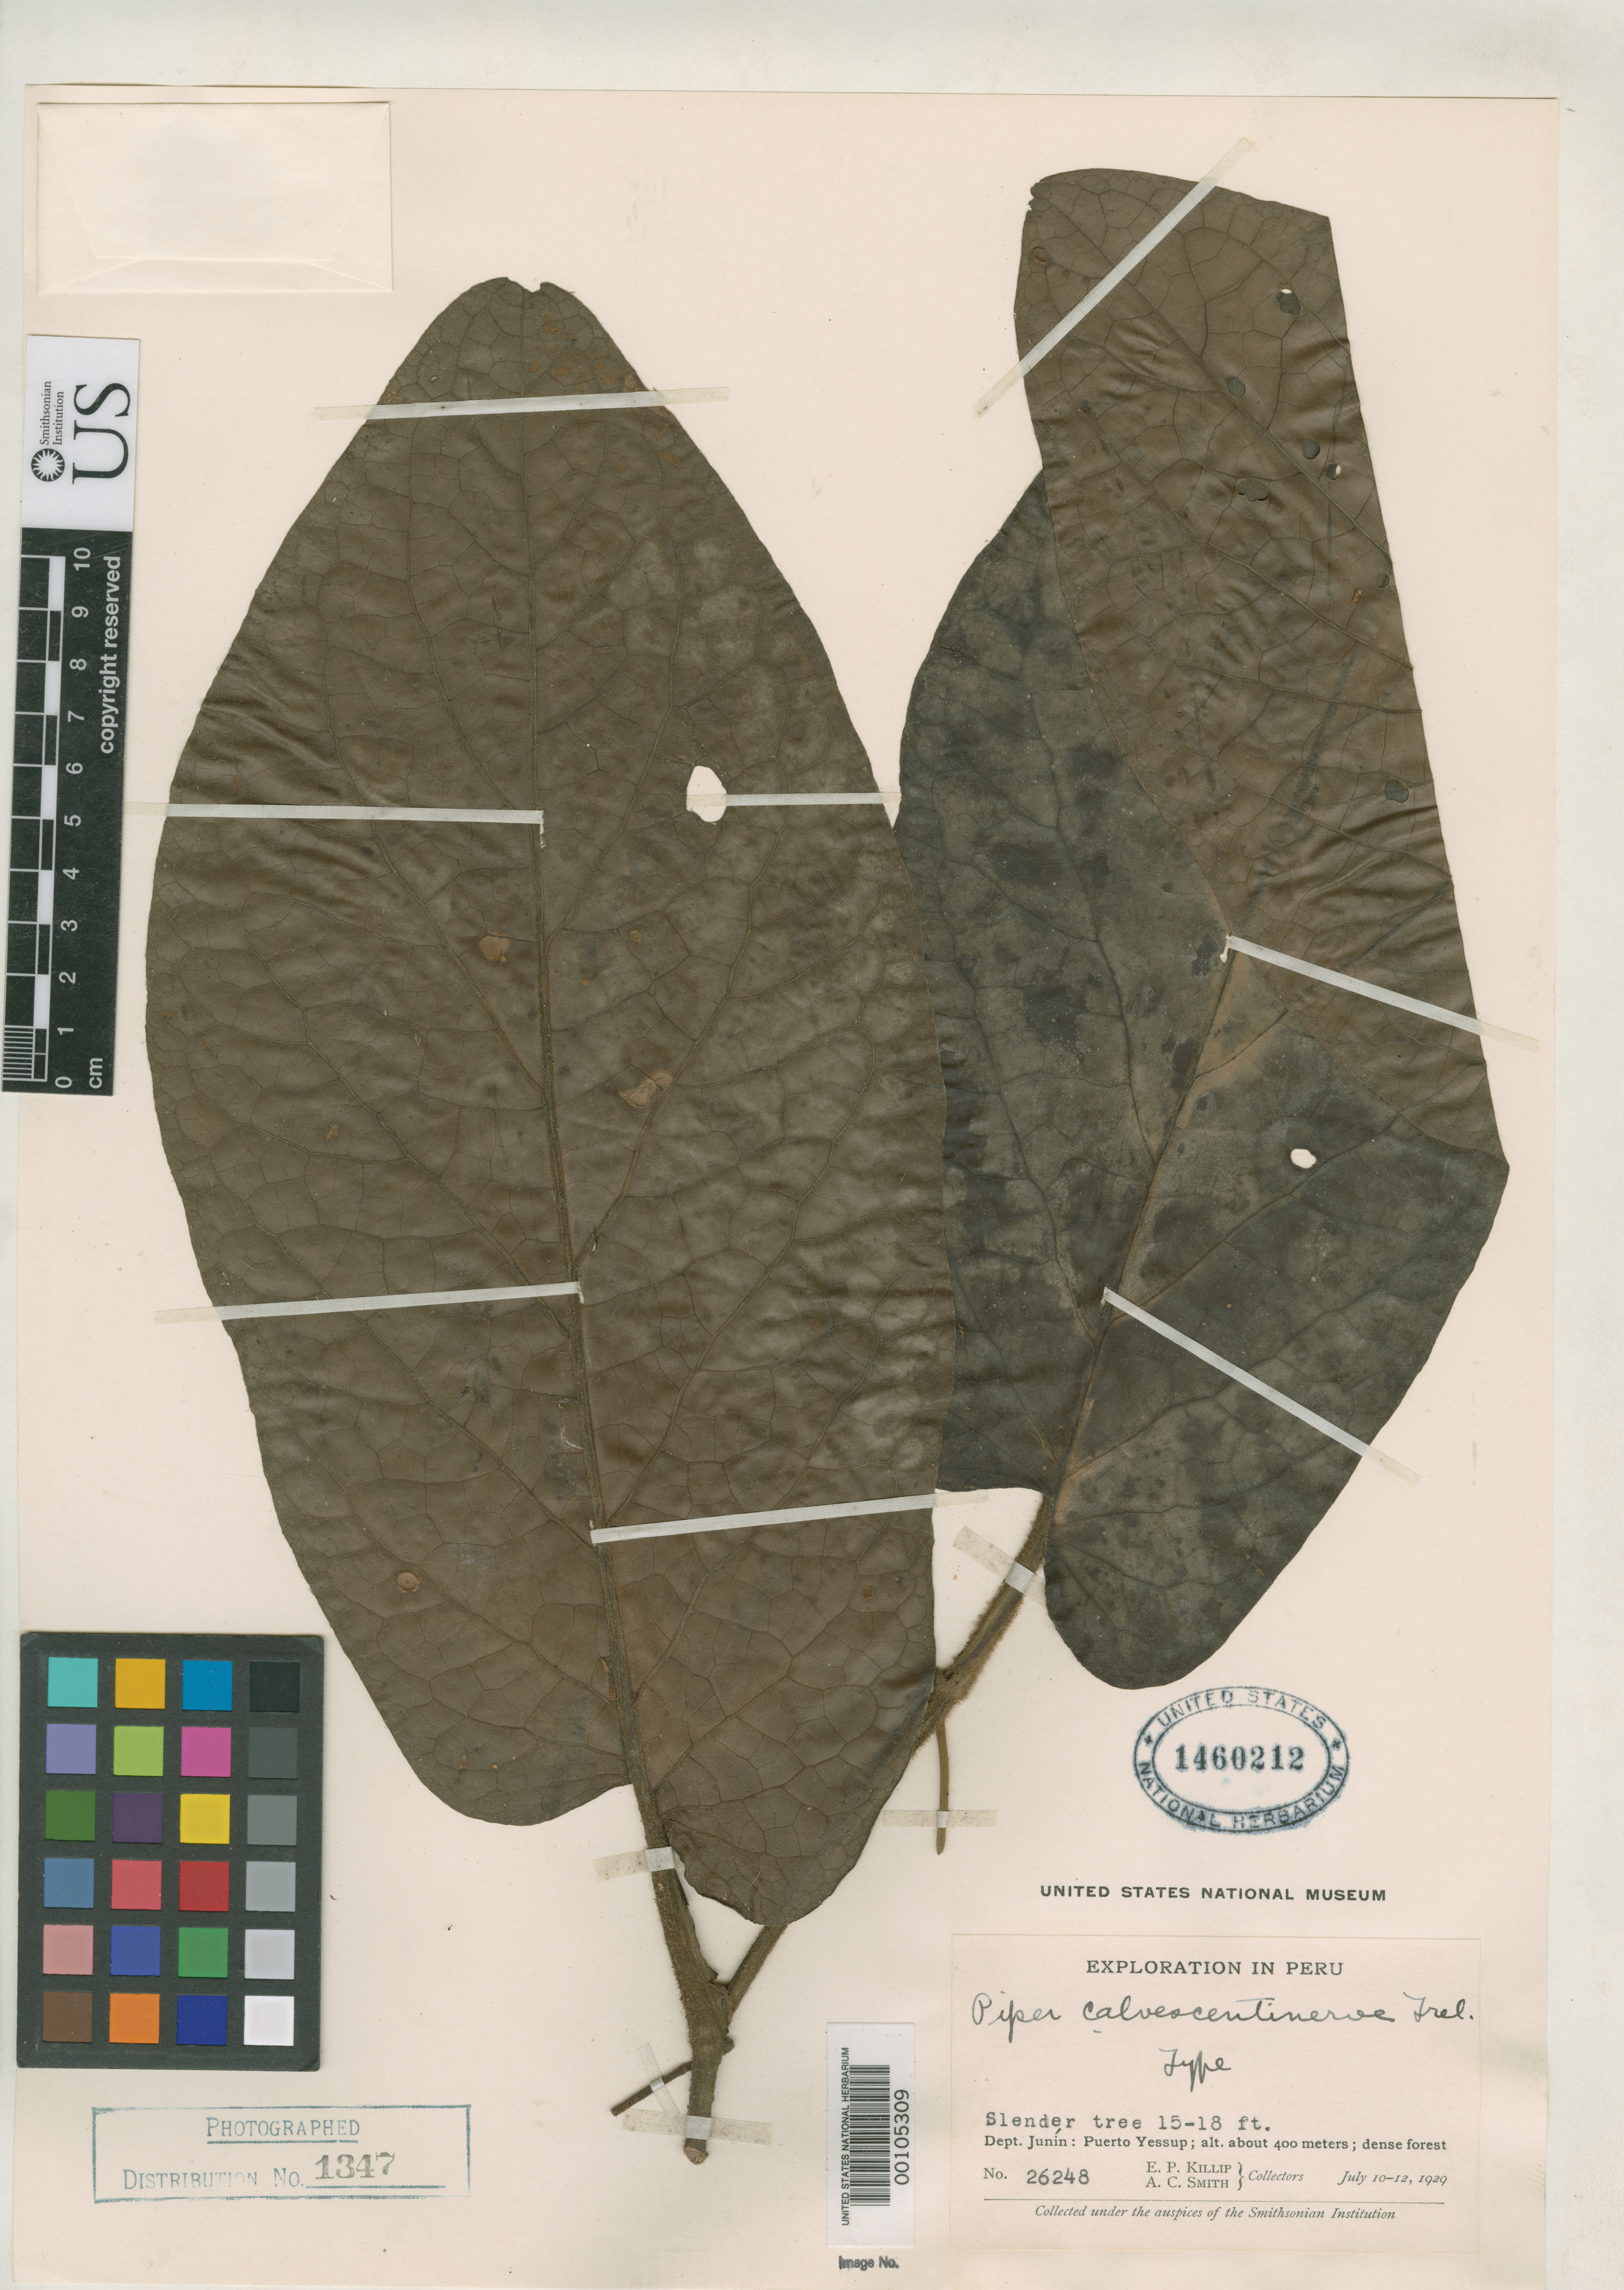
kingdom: Plantae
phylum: Tracheophyta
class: Magnoliopsida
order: Piperales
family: Piperaceae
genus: Piper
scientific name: Piper calvescentinerve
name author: Trel. in J.F. Macbr.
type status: Holotype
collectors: E. P. Killip & A. C. Smith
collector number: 26248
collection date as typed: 10 Jul 1929 to 12 Jul 1929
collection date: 1929-07-10/1929-07-12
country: Peru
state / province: Junín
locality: Puerto Yessup.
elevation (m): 400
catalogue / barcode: US 1460212